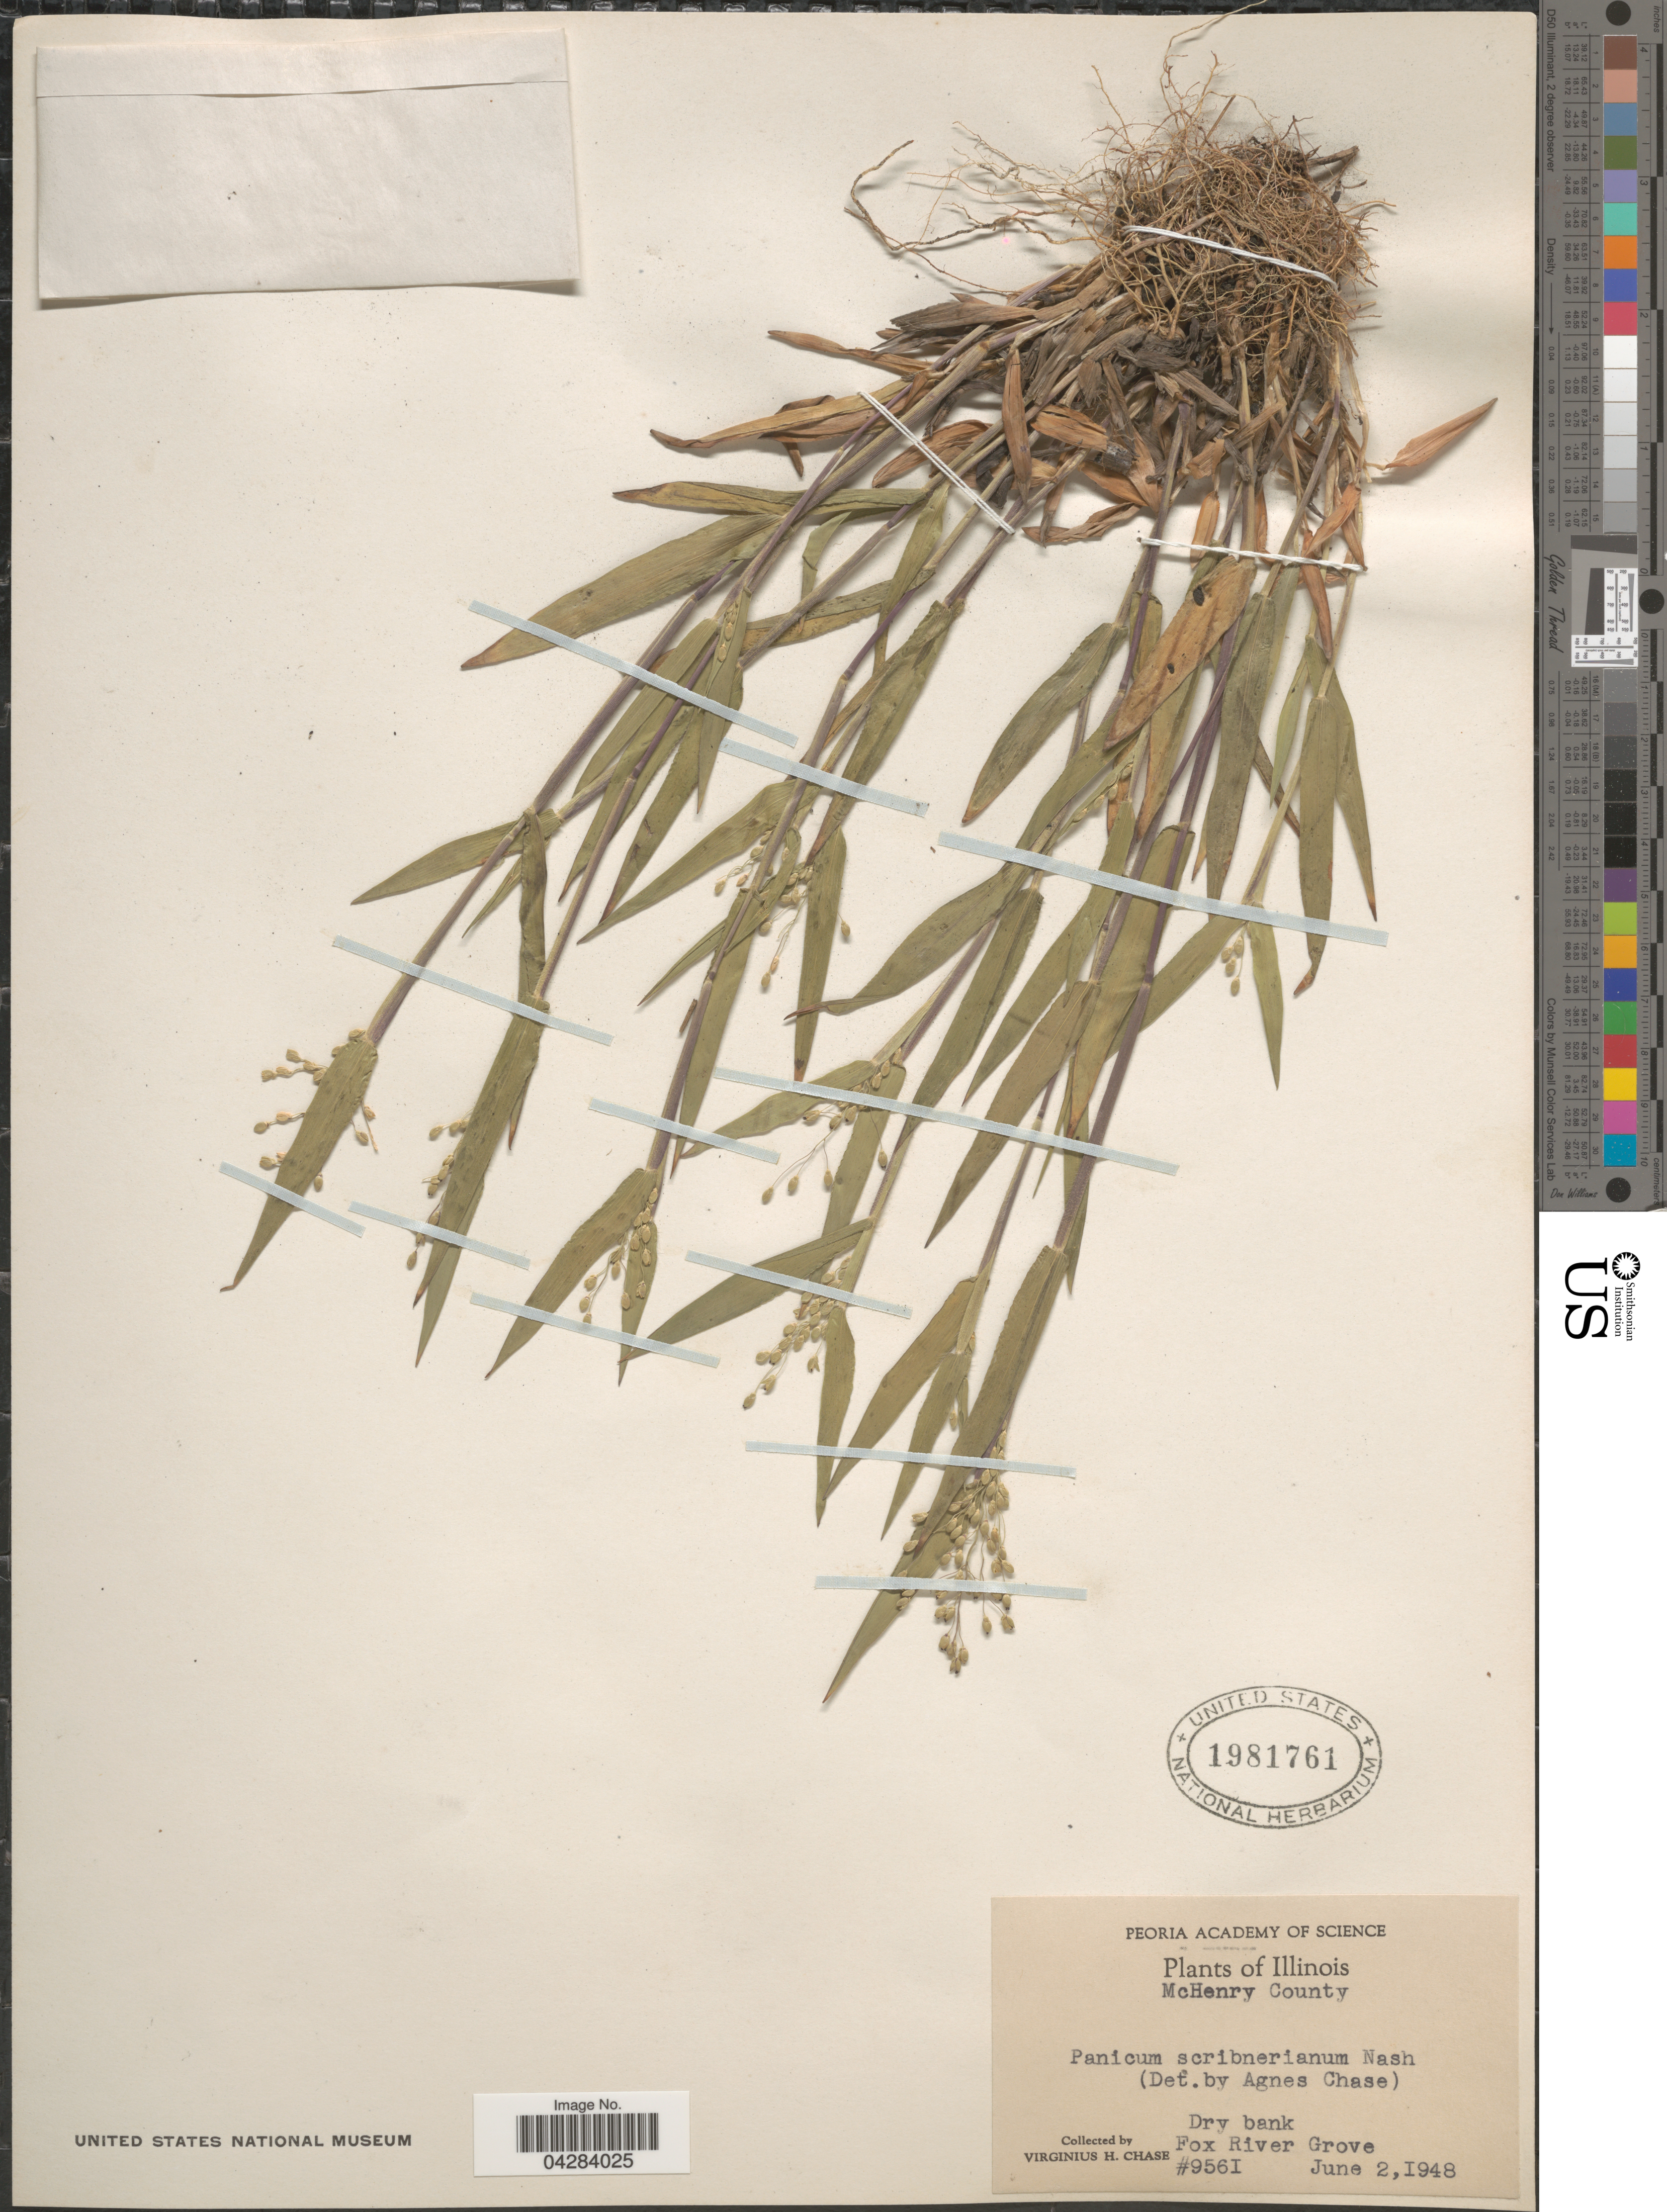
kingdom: Plantae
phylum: Tracheophyta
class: Liliopsida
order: Poales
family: Poaceae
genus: Dichanthelium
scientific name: Dichanthelium oligosanthes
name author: (Schult.) Gould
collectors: V. H. Chase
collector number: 9561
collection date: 1948-06-02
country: United States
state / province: Illinois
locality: McHenry County. Dry bank, Fox River Grove.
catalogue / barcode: US 1981761